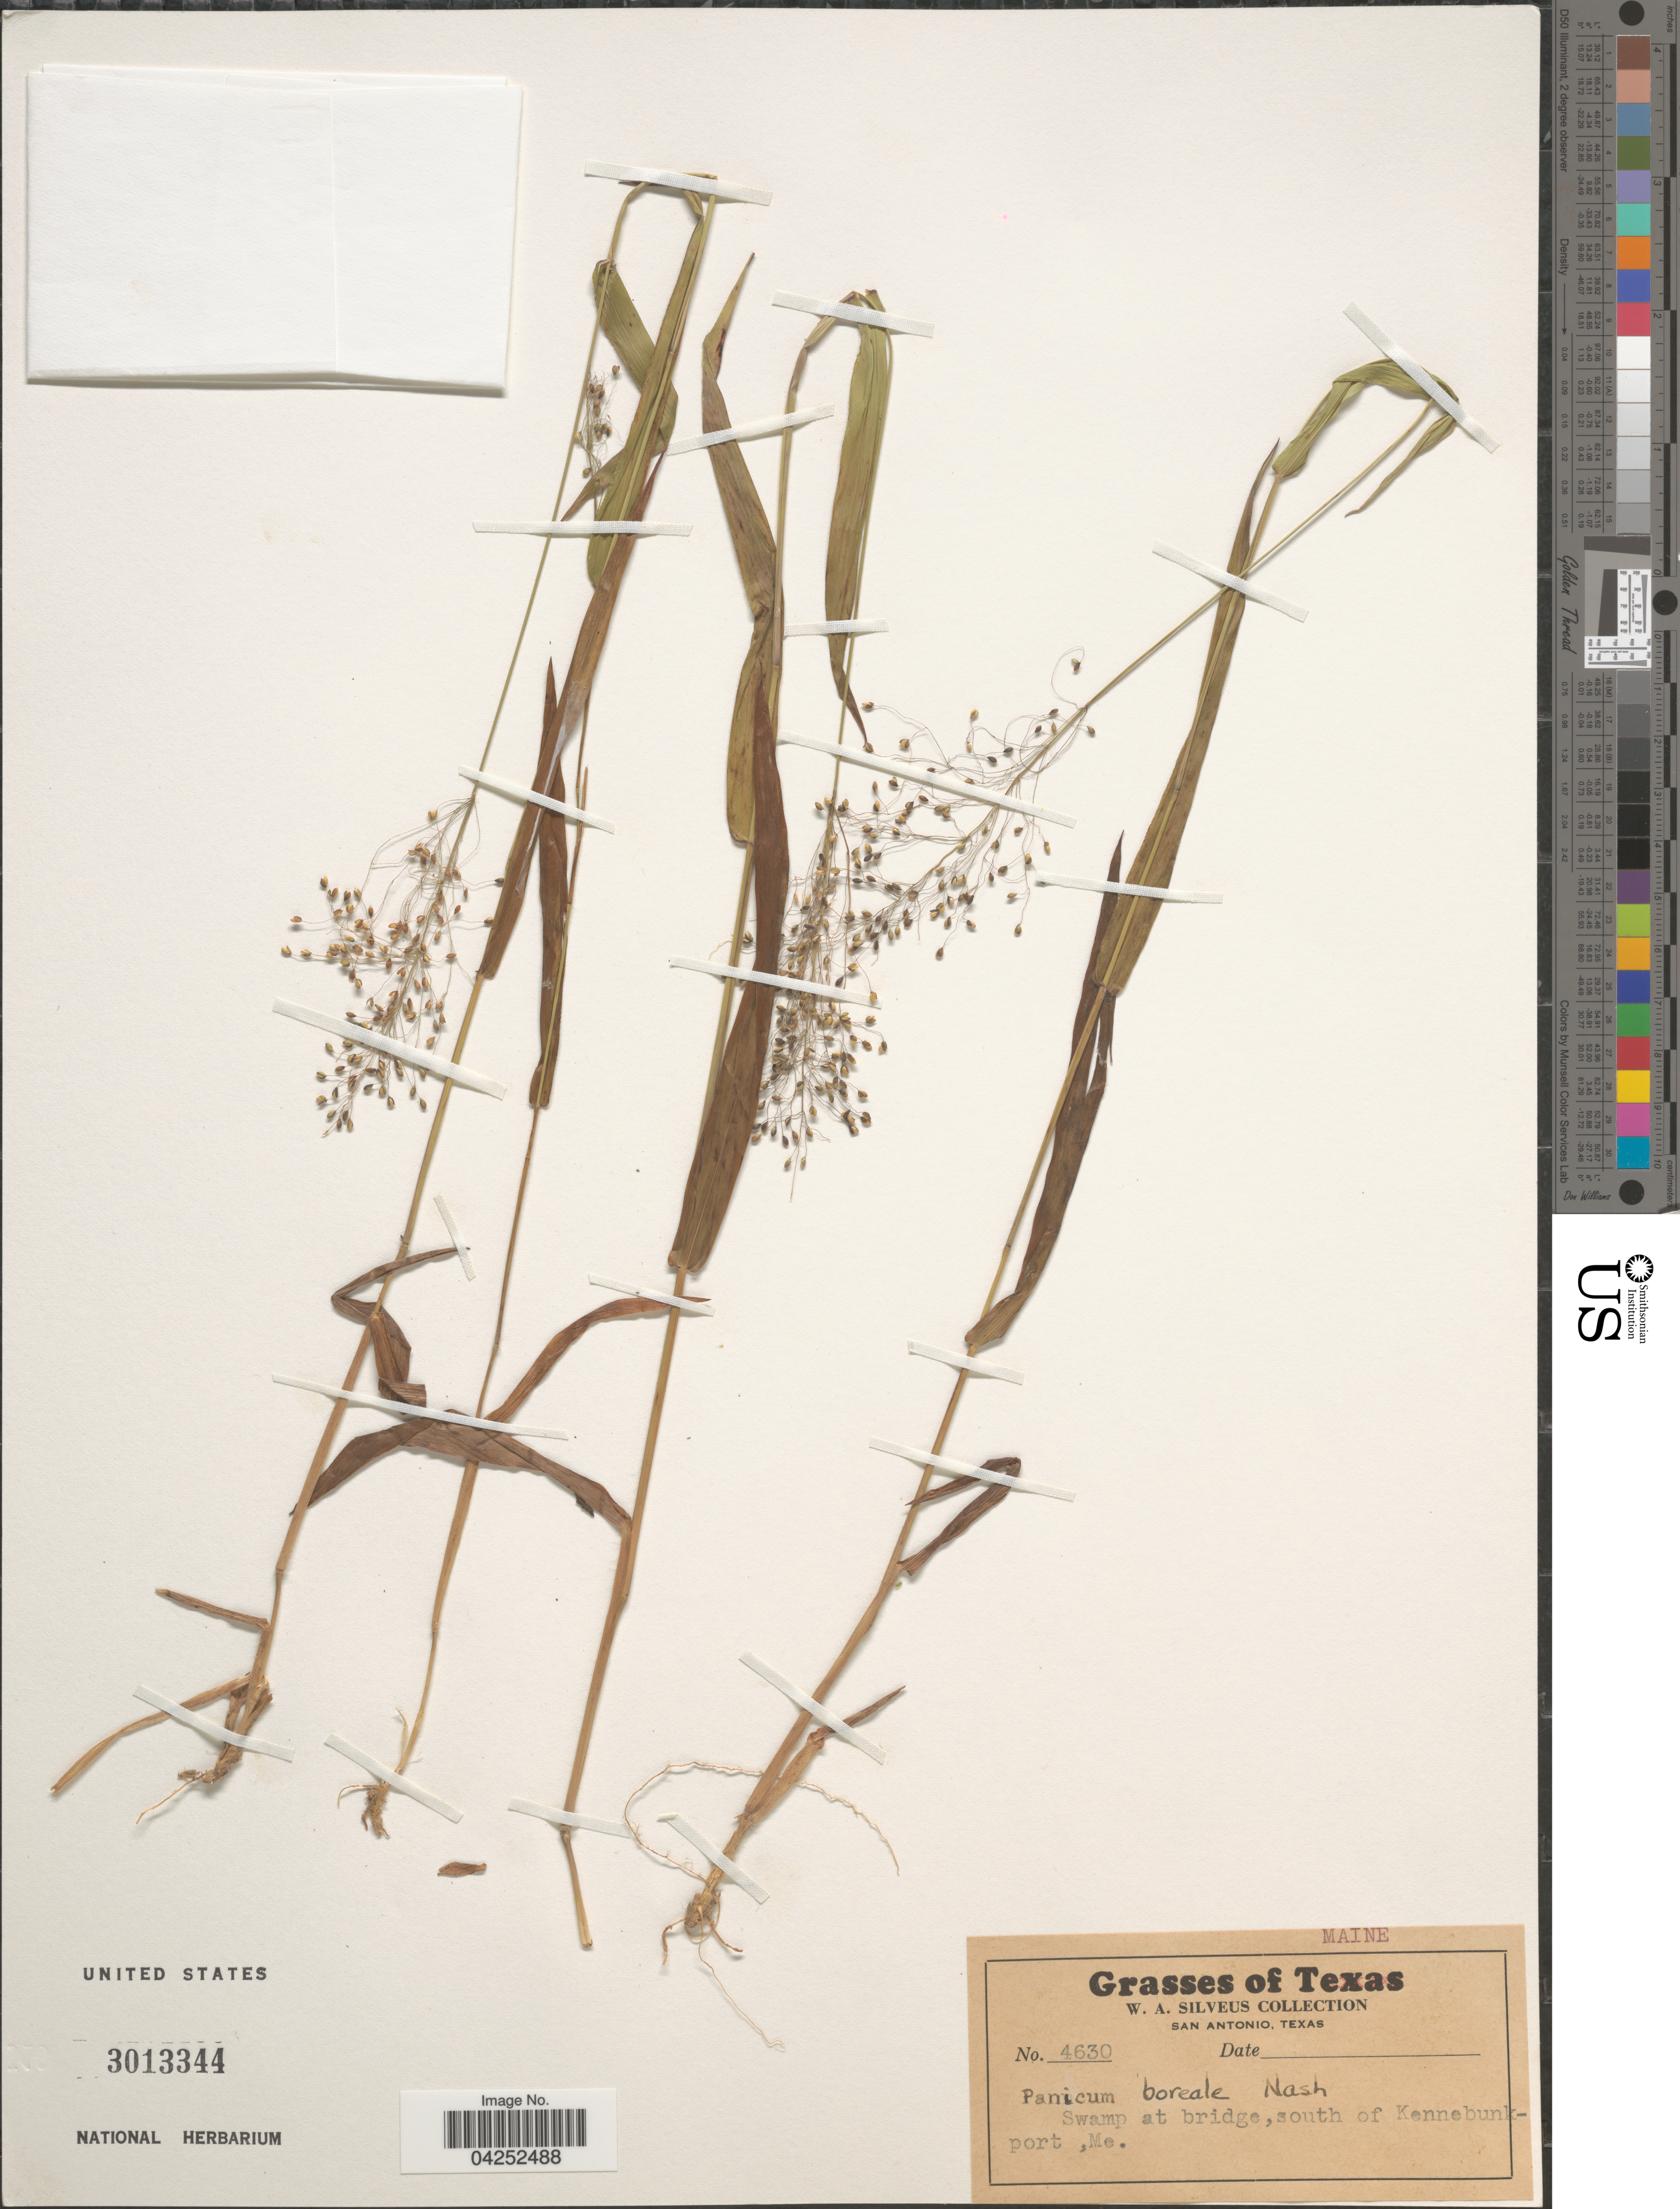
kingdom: Plantae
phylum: Tracheophyta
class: Liliopsida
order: Poales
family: Poaceae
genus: Dichanthelium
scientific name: Dichanthelium boreale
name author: (Nash) Freckmann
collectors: W. Silveus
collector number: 4630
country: United States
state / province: Maine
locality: Swamp at bridge, south of Kennebunkport.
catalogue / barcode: US 3013344